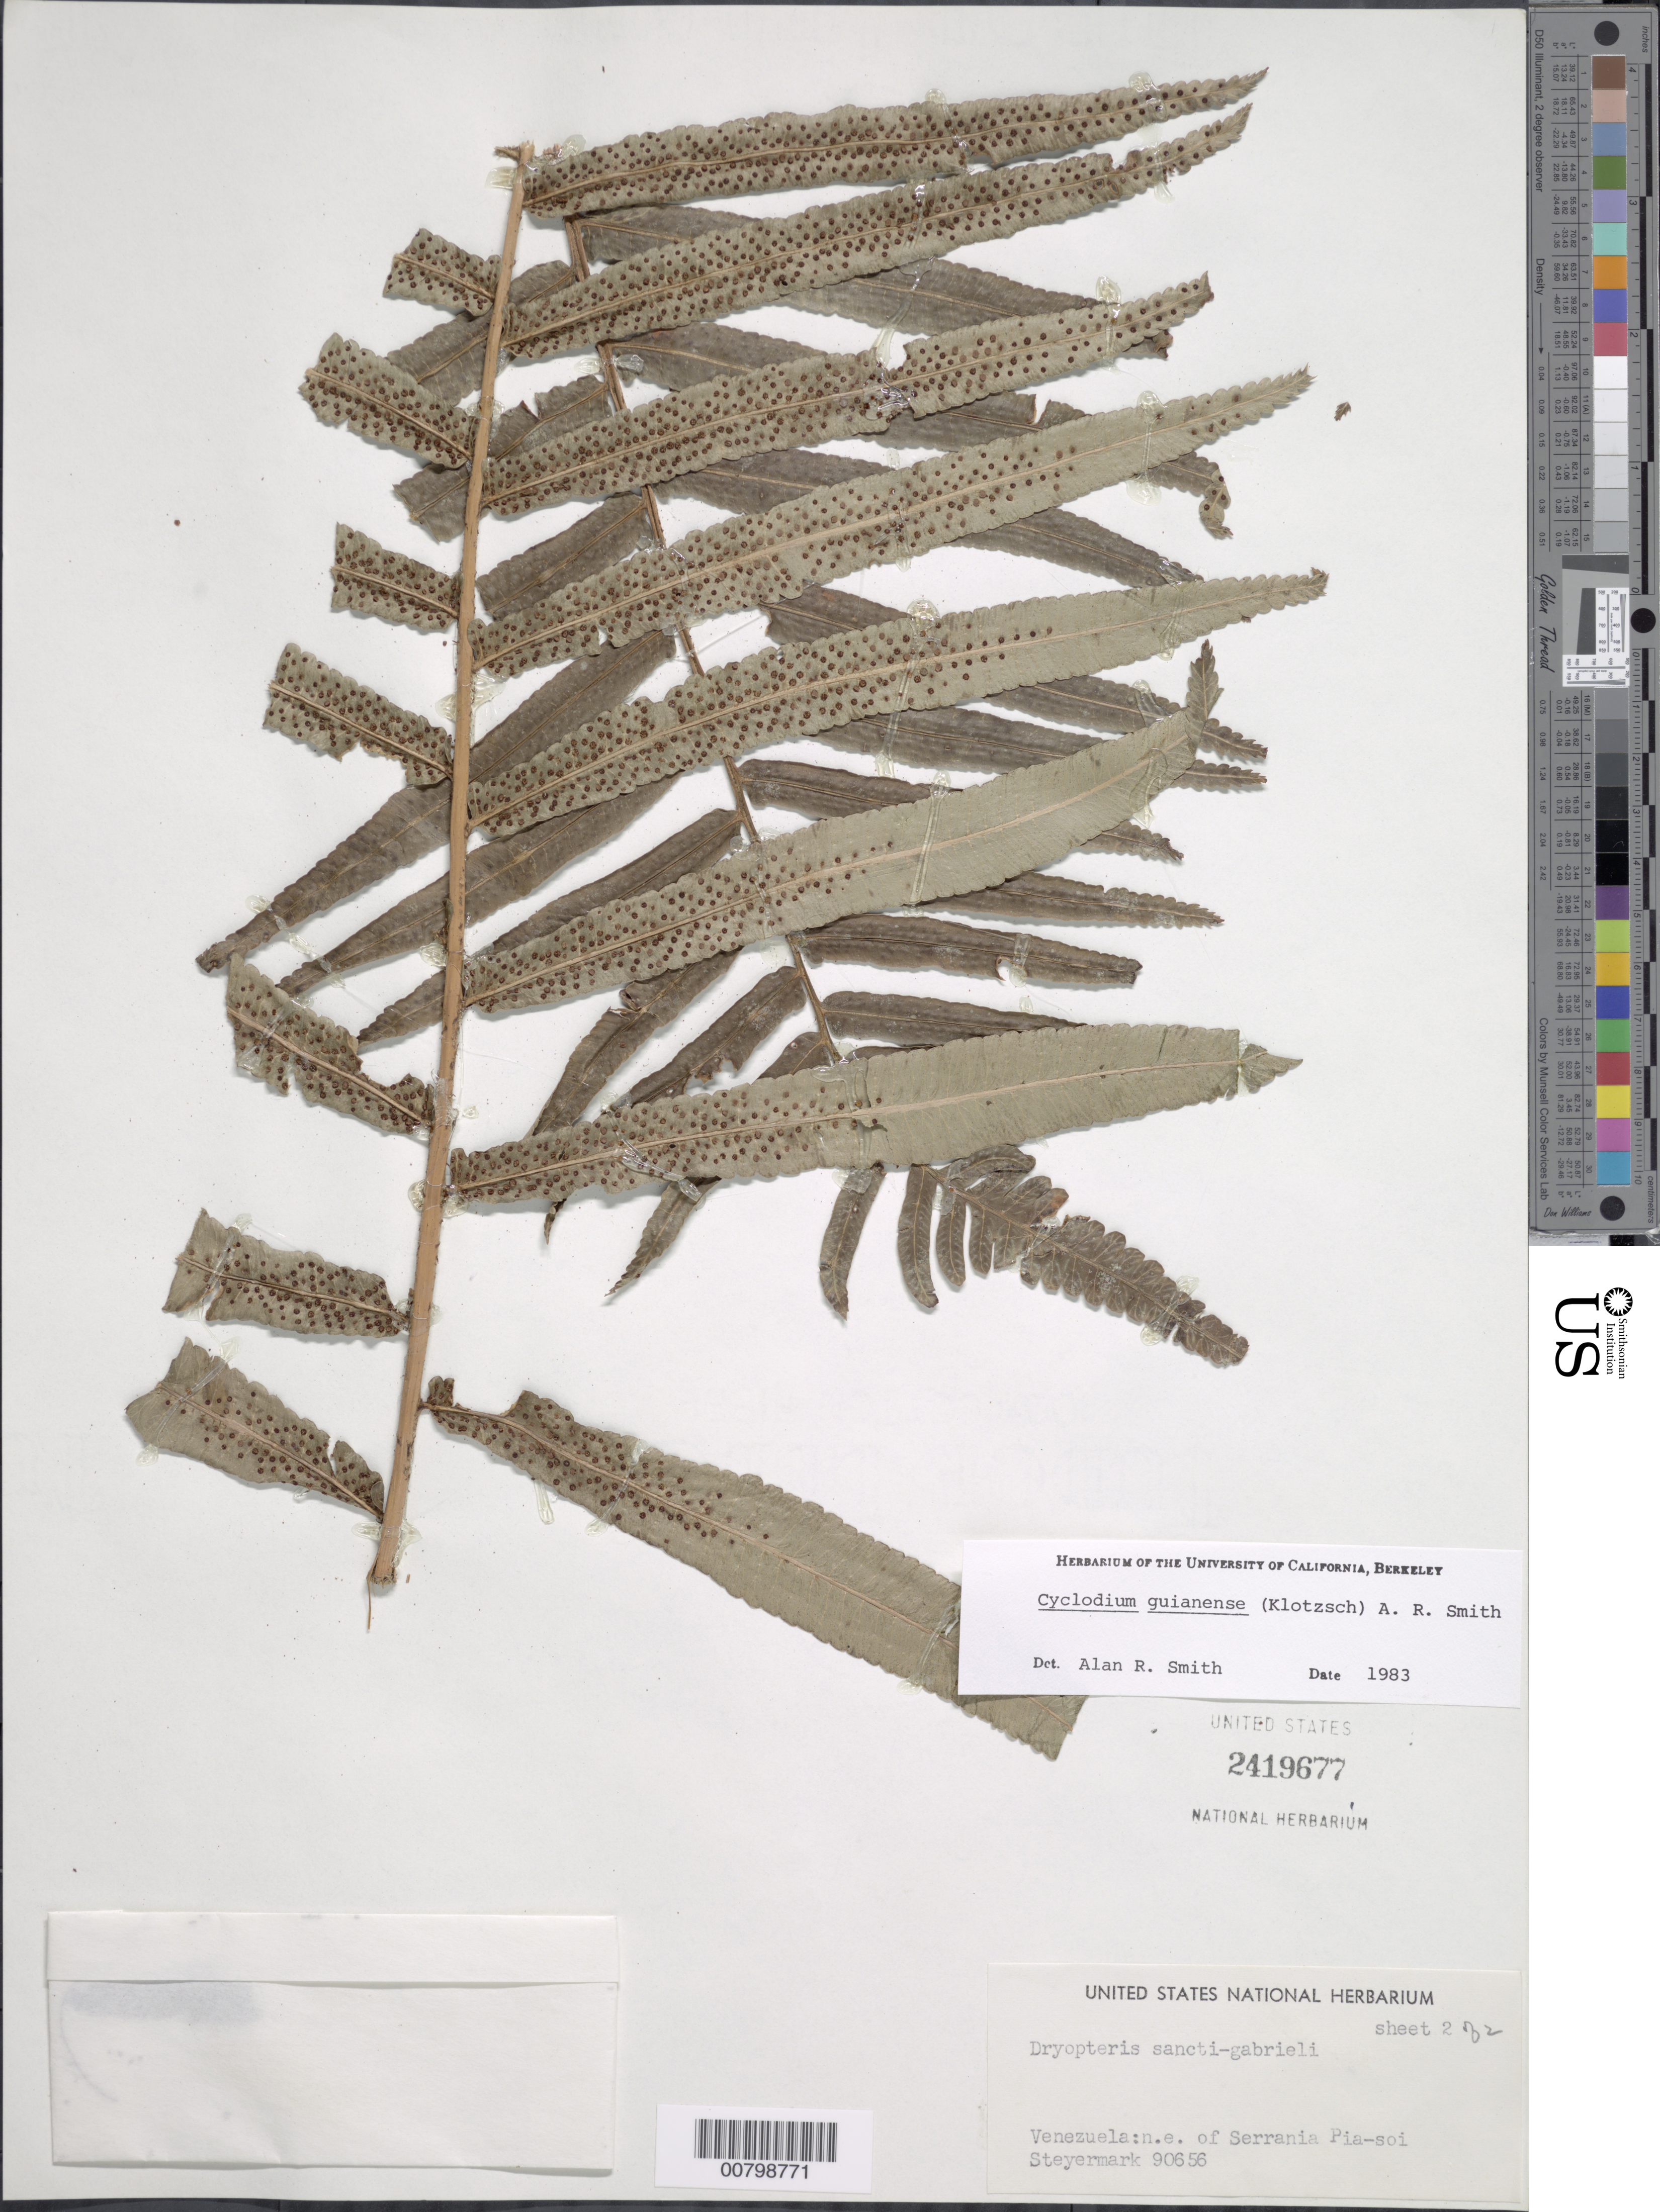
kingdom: Plantae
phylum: Tracheophyta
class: Polypodiopsida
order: Polypodiales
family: Dryopteridaceae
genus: Cyclodium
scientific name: Cyclodium guianense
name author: (Klotzsch) van der Werff ex L.D. Gómez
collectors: Steyermark, --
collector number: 90656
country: Venezuela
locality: N. e. of Serrania Pia-soi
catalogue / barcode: US 2419677